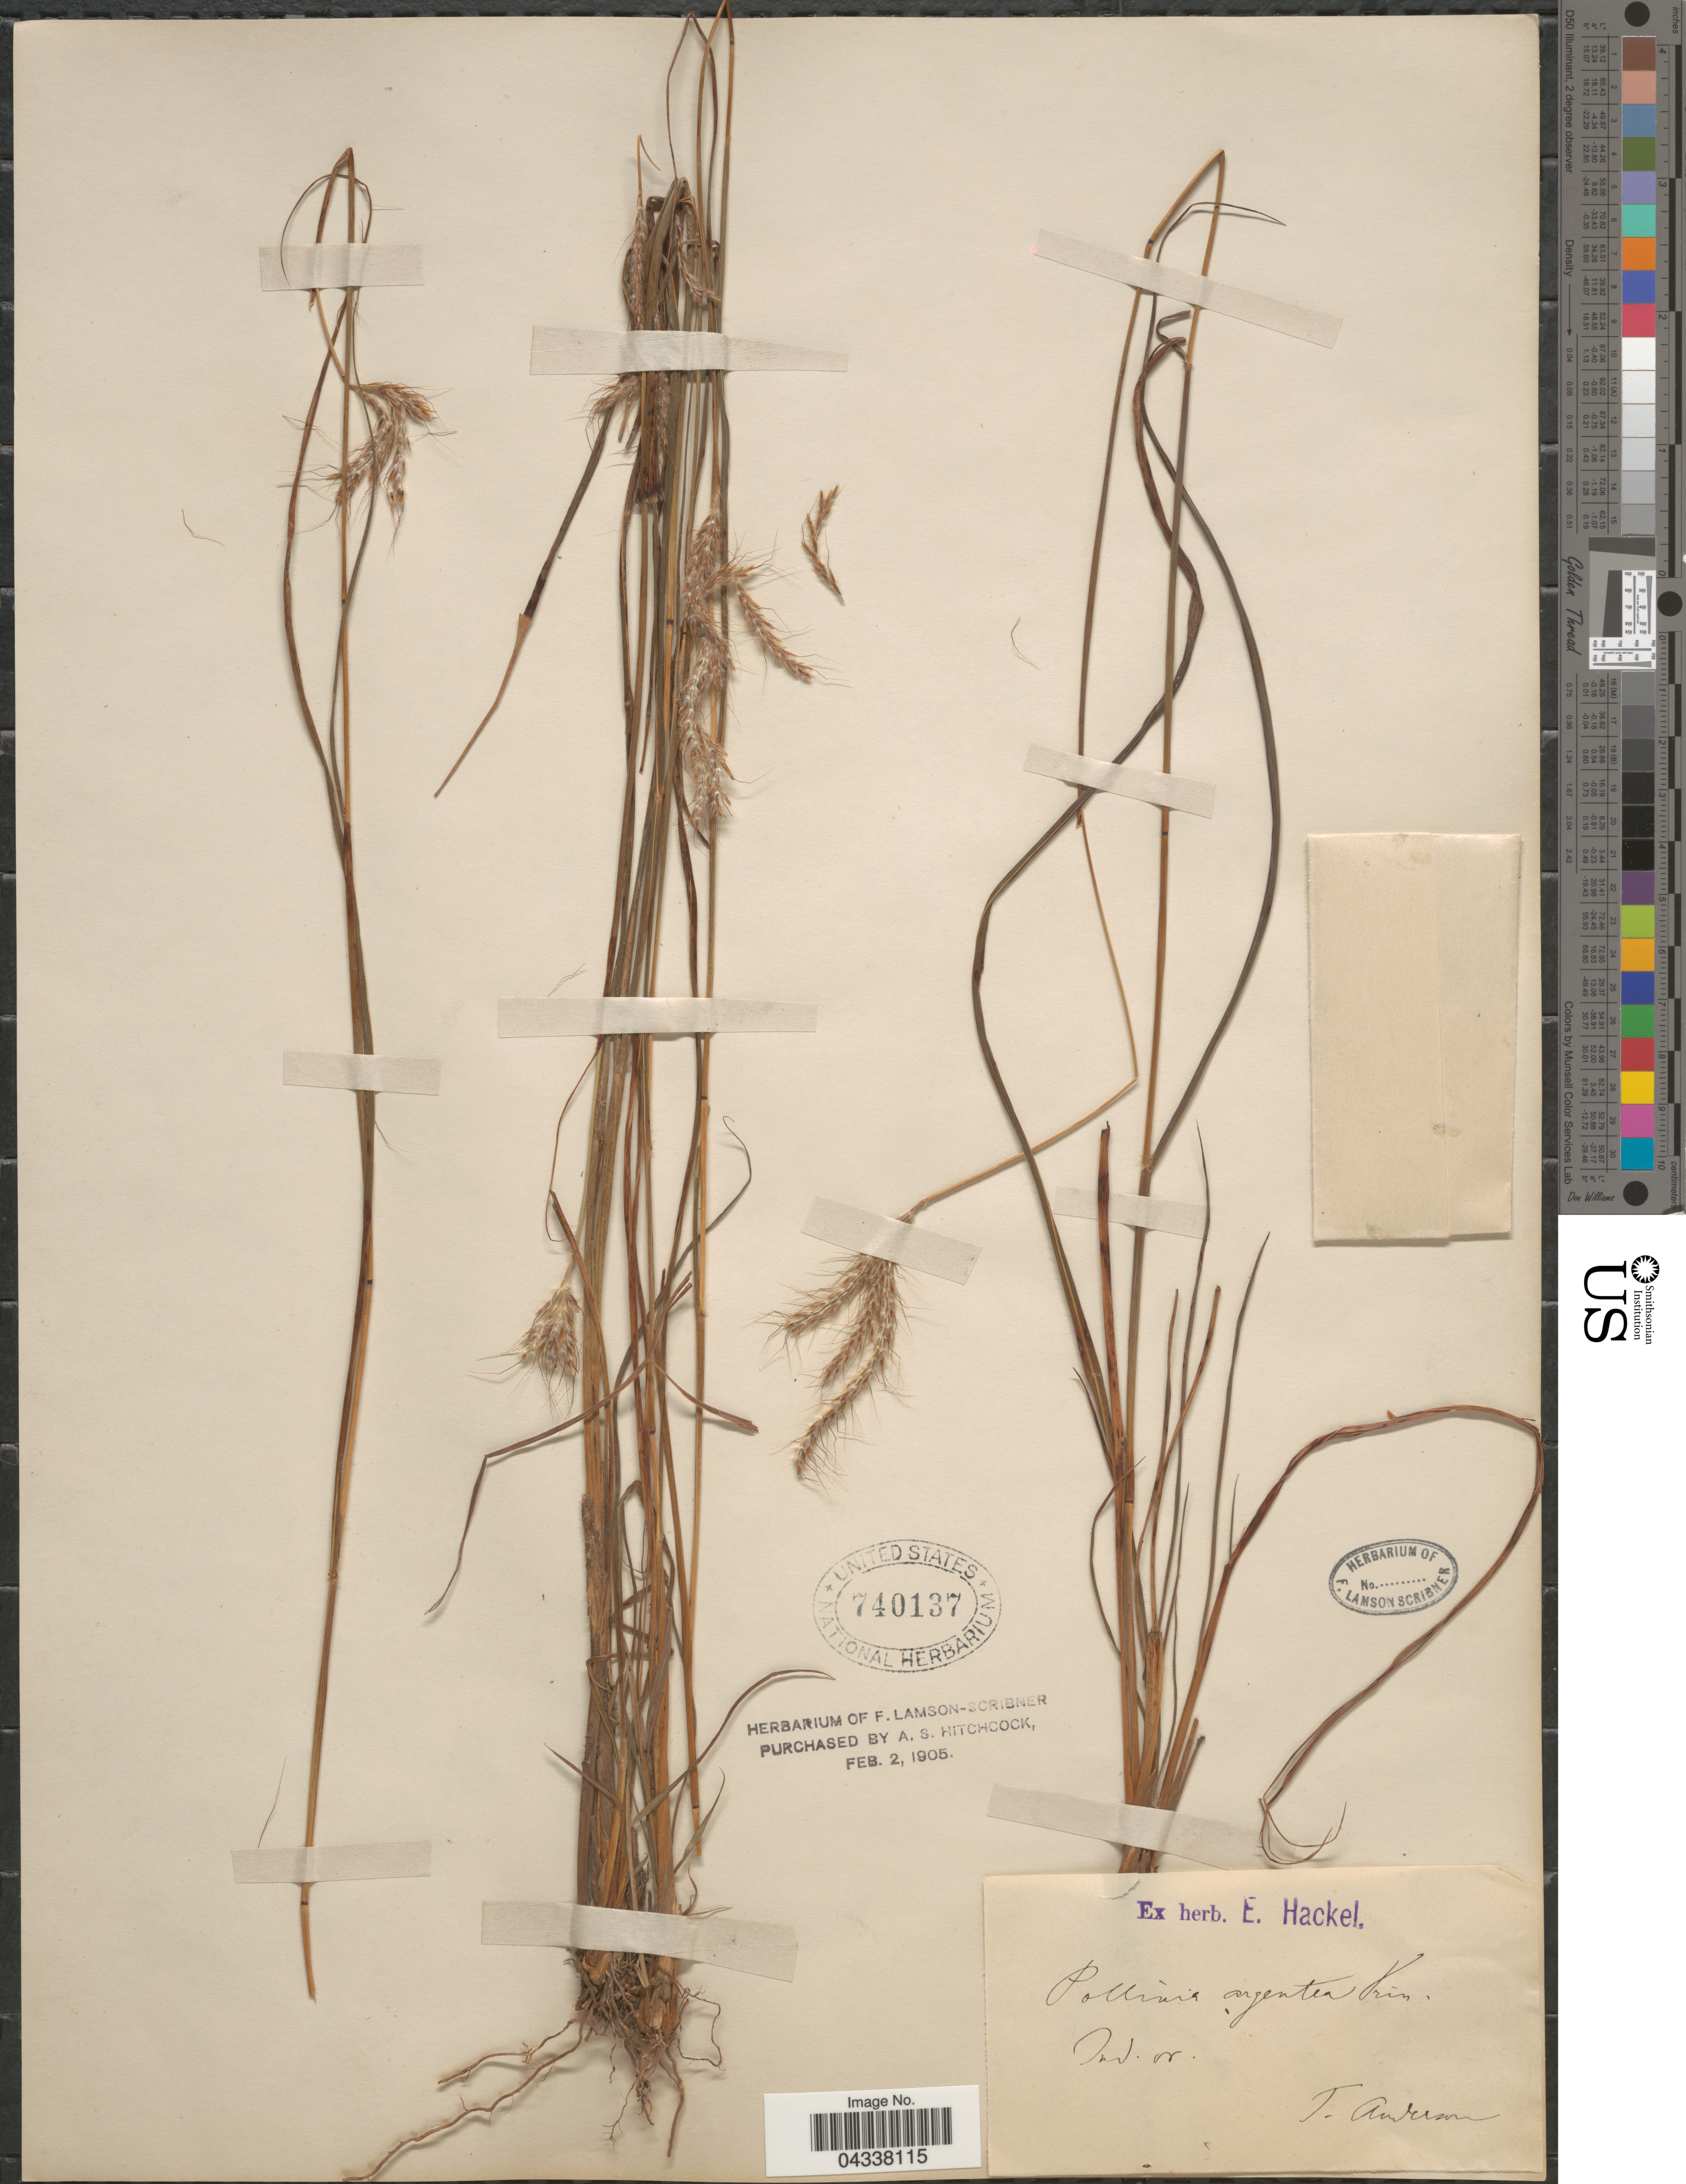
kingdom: Plantae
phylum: Tracheophyta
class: Liliopsida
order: Poales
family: Poaceae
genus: Pseudopogonatherum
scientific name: Pseudopogonatherum trispicatum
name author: (Schult.) Ohwi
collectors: T. Anderson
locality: Ind. or.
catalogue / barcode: US 740137